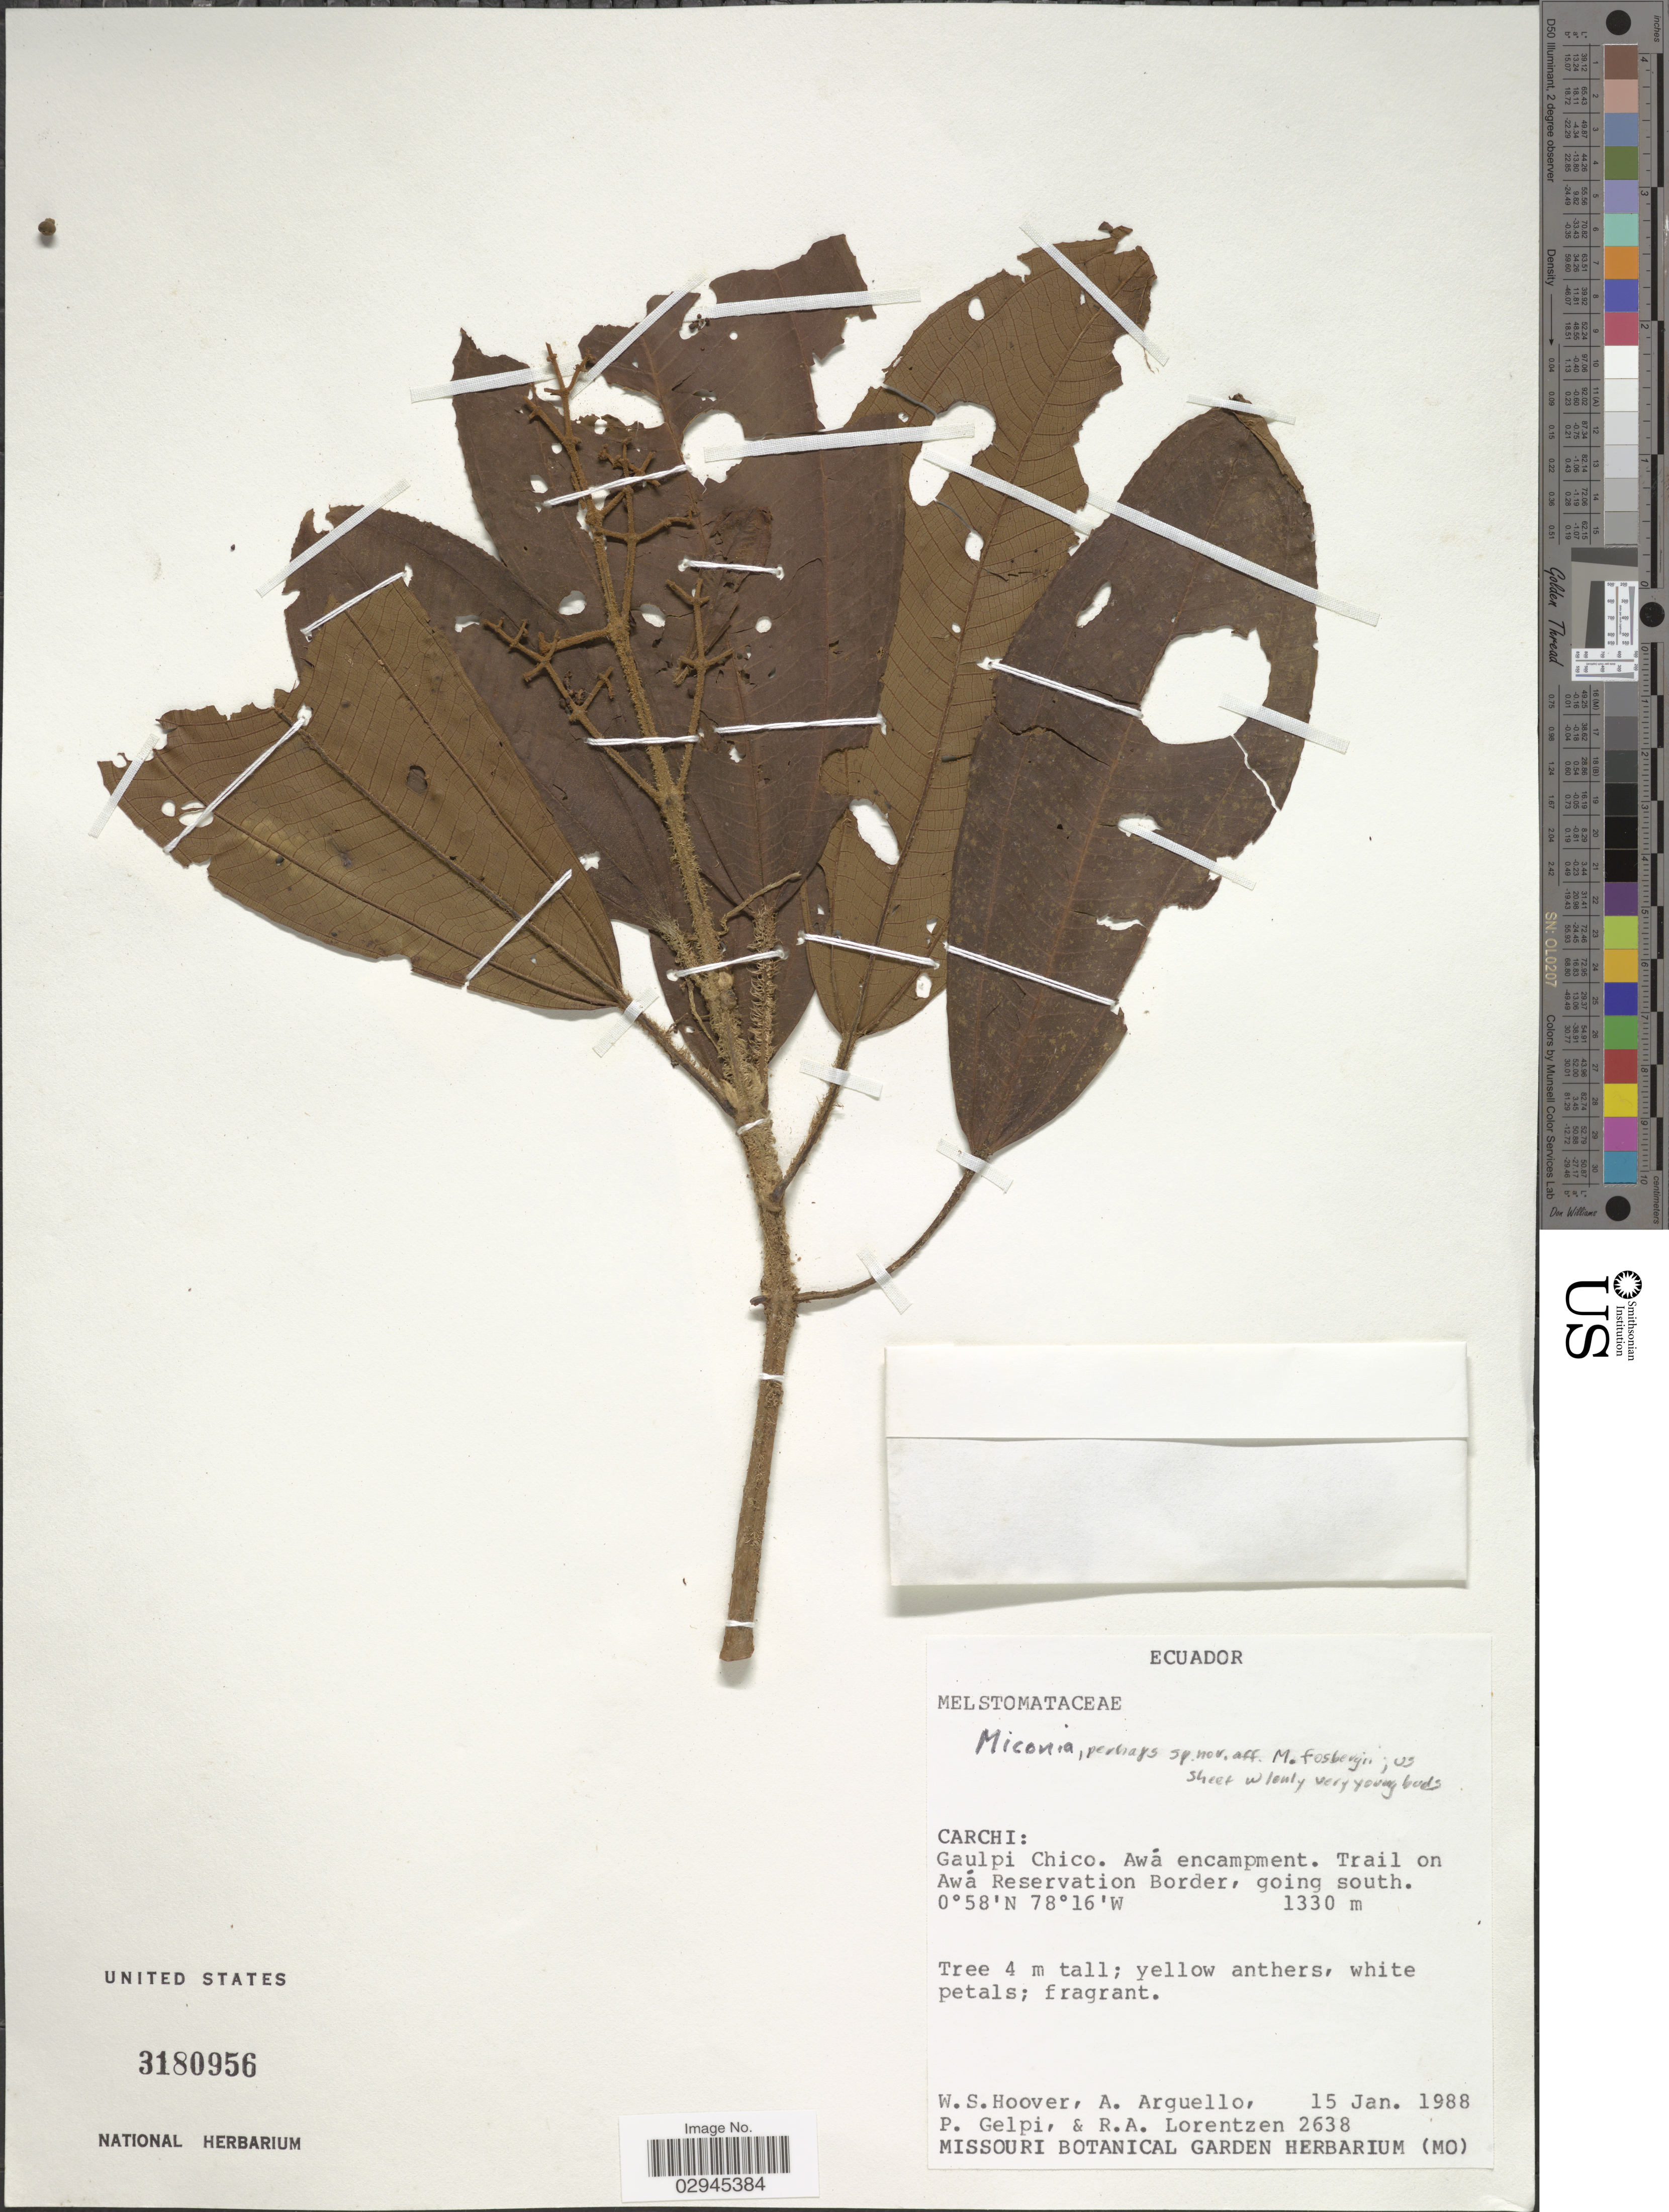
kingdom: Plantae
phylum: Tracheophyta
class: Magnoliopsida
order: Myrtales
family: Melastomataceae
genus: Miconia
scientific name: Miconia sp.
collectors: W. S. Hoover, A. Arguello, P. Gelpi & R. Lorentzen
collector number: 2638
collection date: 1988-01-15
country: Ecuador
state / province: Carchi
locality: Gaulpi Chico. Awá encampment. Trail on Awá Reservation Border, going south.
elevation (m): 1330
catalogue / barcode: US 3180956